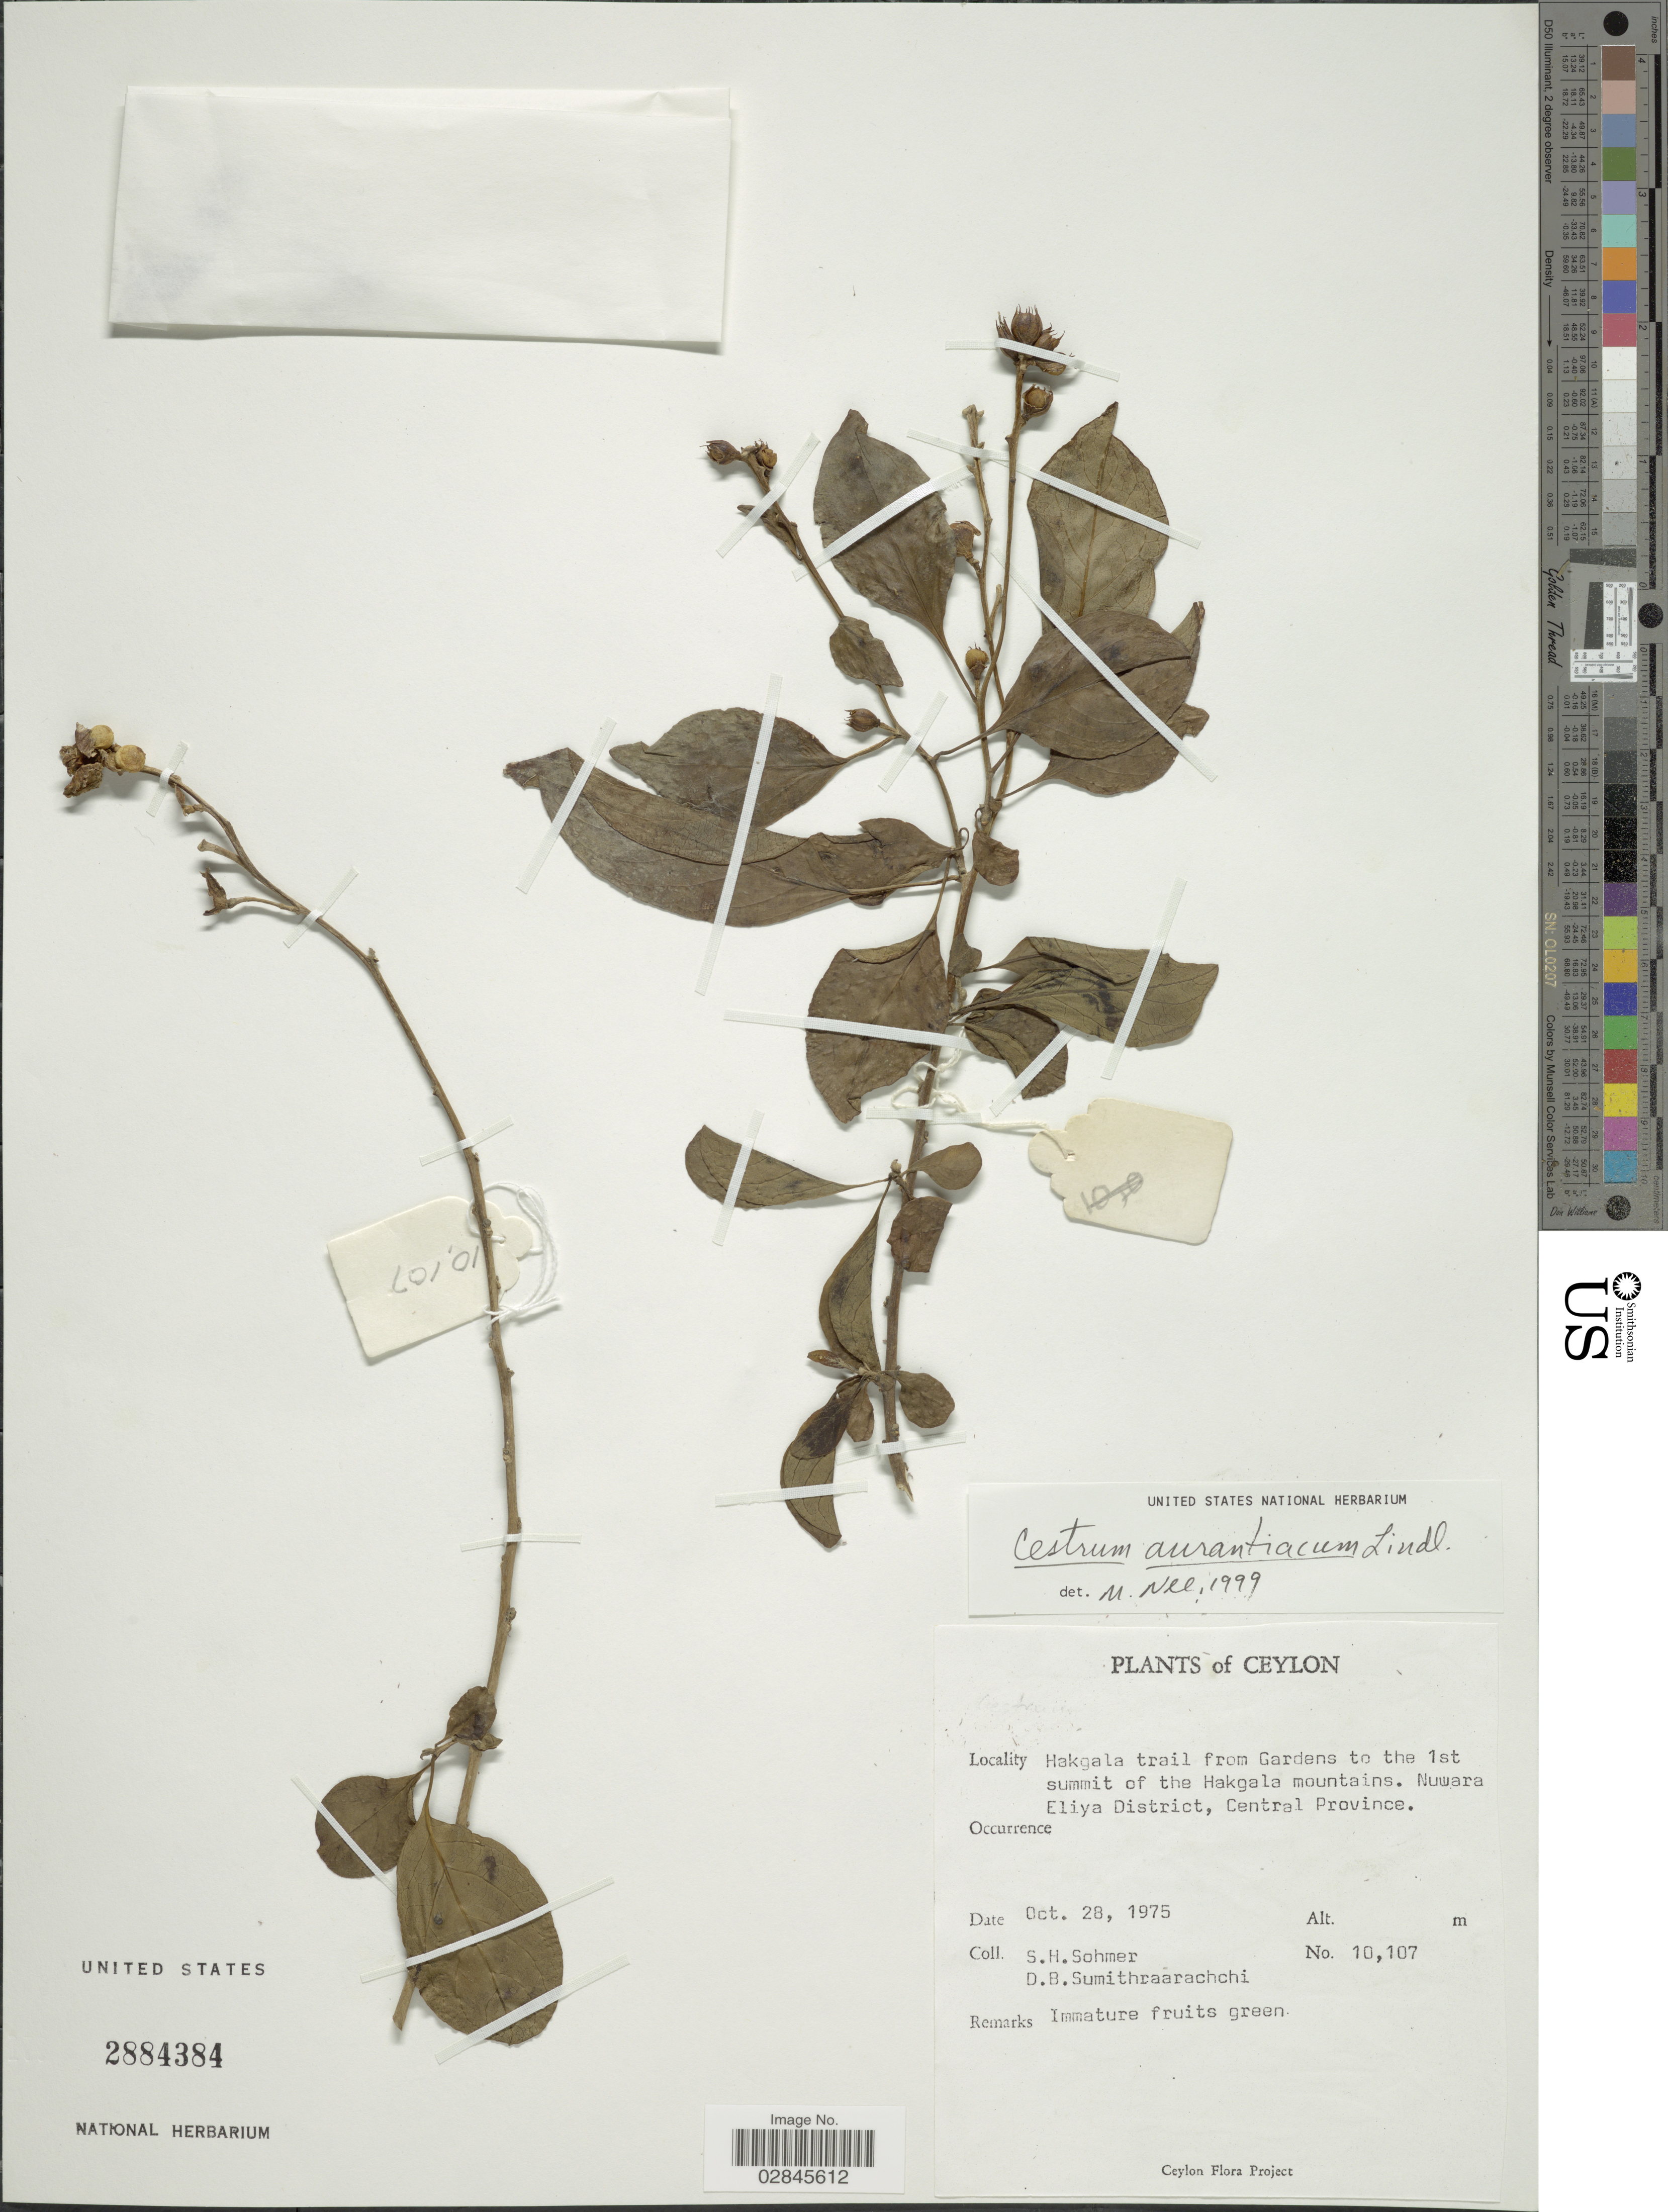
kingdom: Plantae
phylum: Tracheophyta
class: Magnoliopsida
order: Solanales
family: Solanaceae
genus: Cestrum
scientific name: Cestrum aurantiacum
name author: Lindley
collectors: S. H. Sohmer & D. B. Sumithraarachchi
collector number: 10107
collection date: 1975-10-28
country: Sri Lanka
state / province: Central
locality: Ceylon. Hakgala trail from Gardens to the 1st summit of the Hakgala mountains. Nuwara Eliya District.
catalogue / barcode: US 2884384